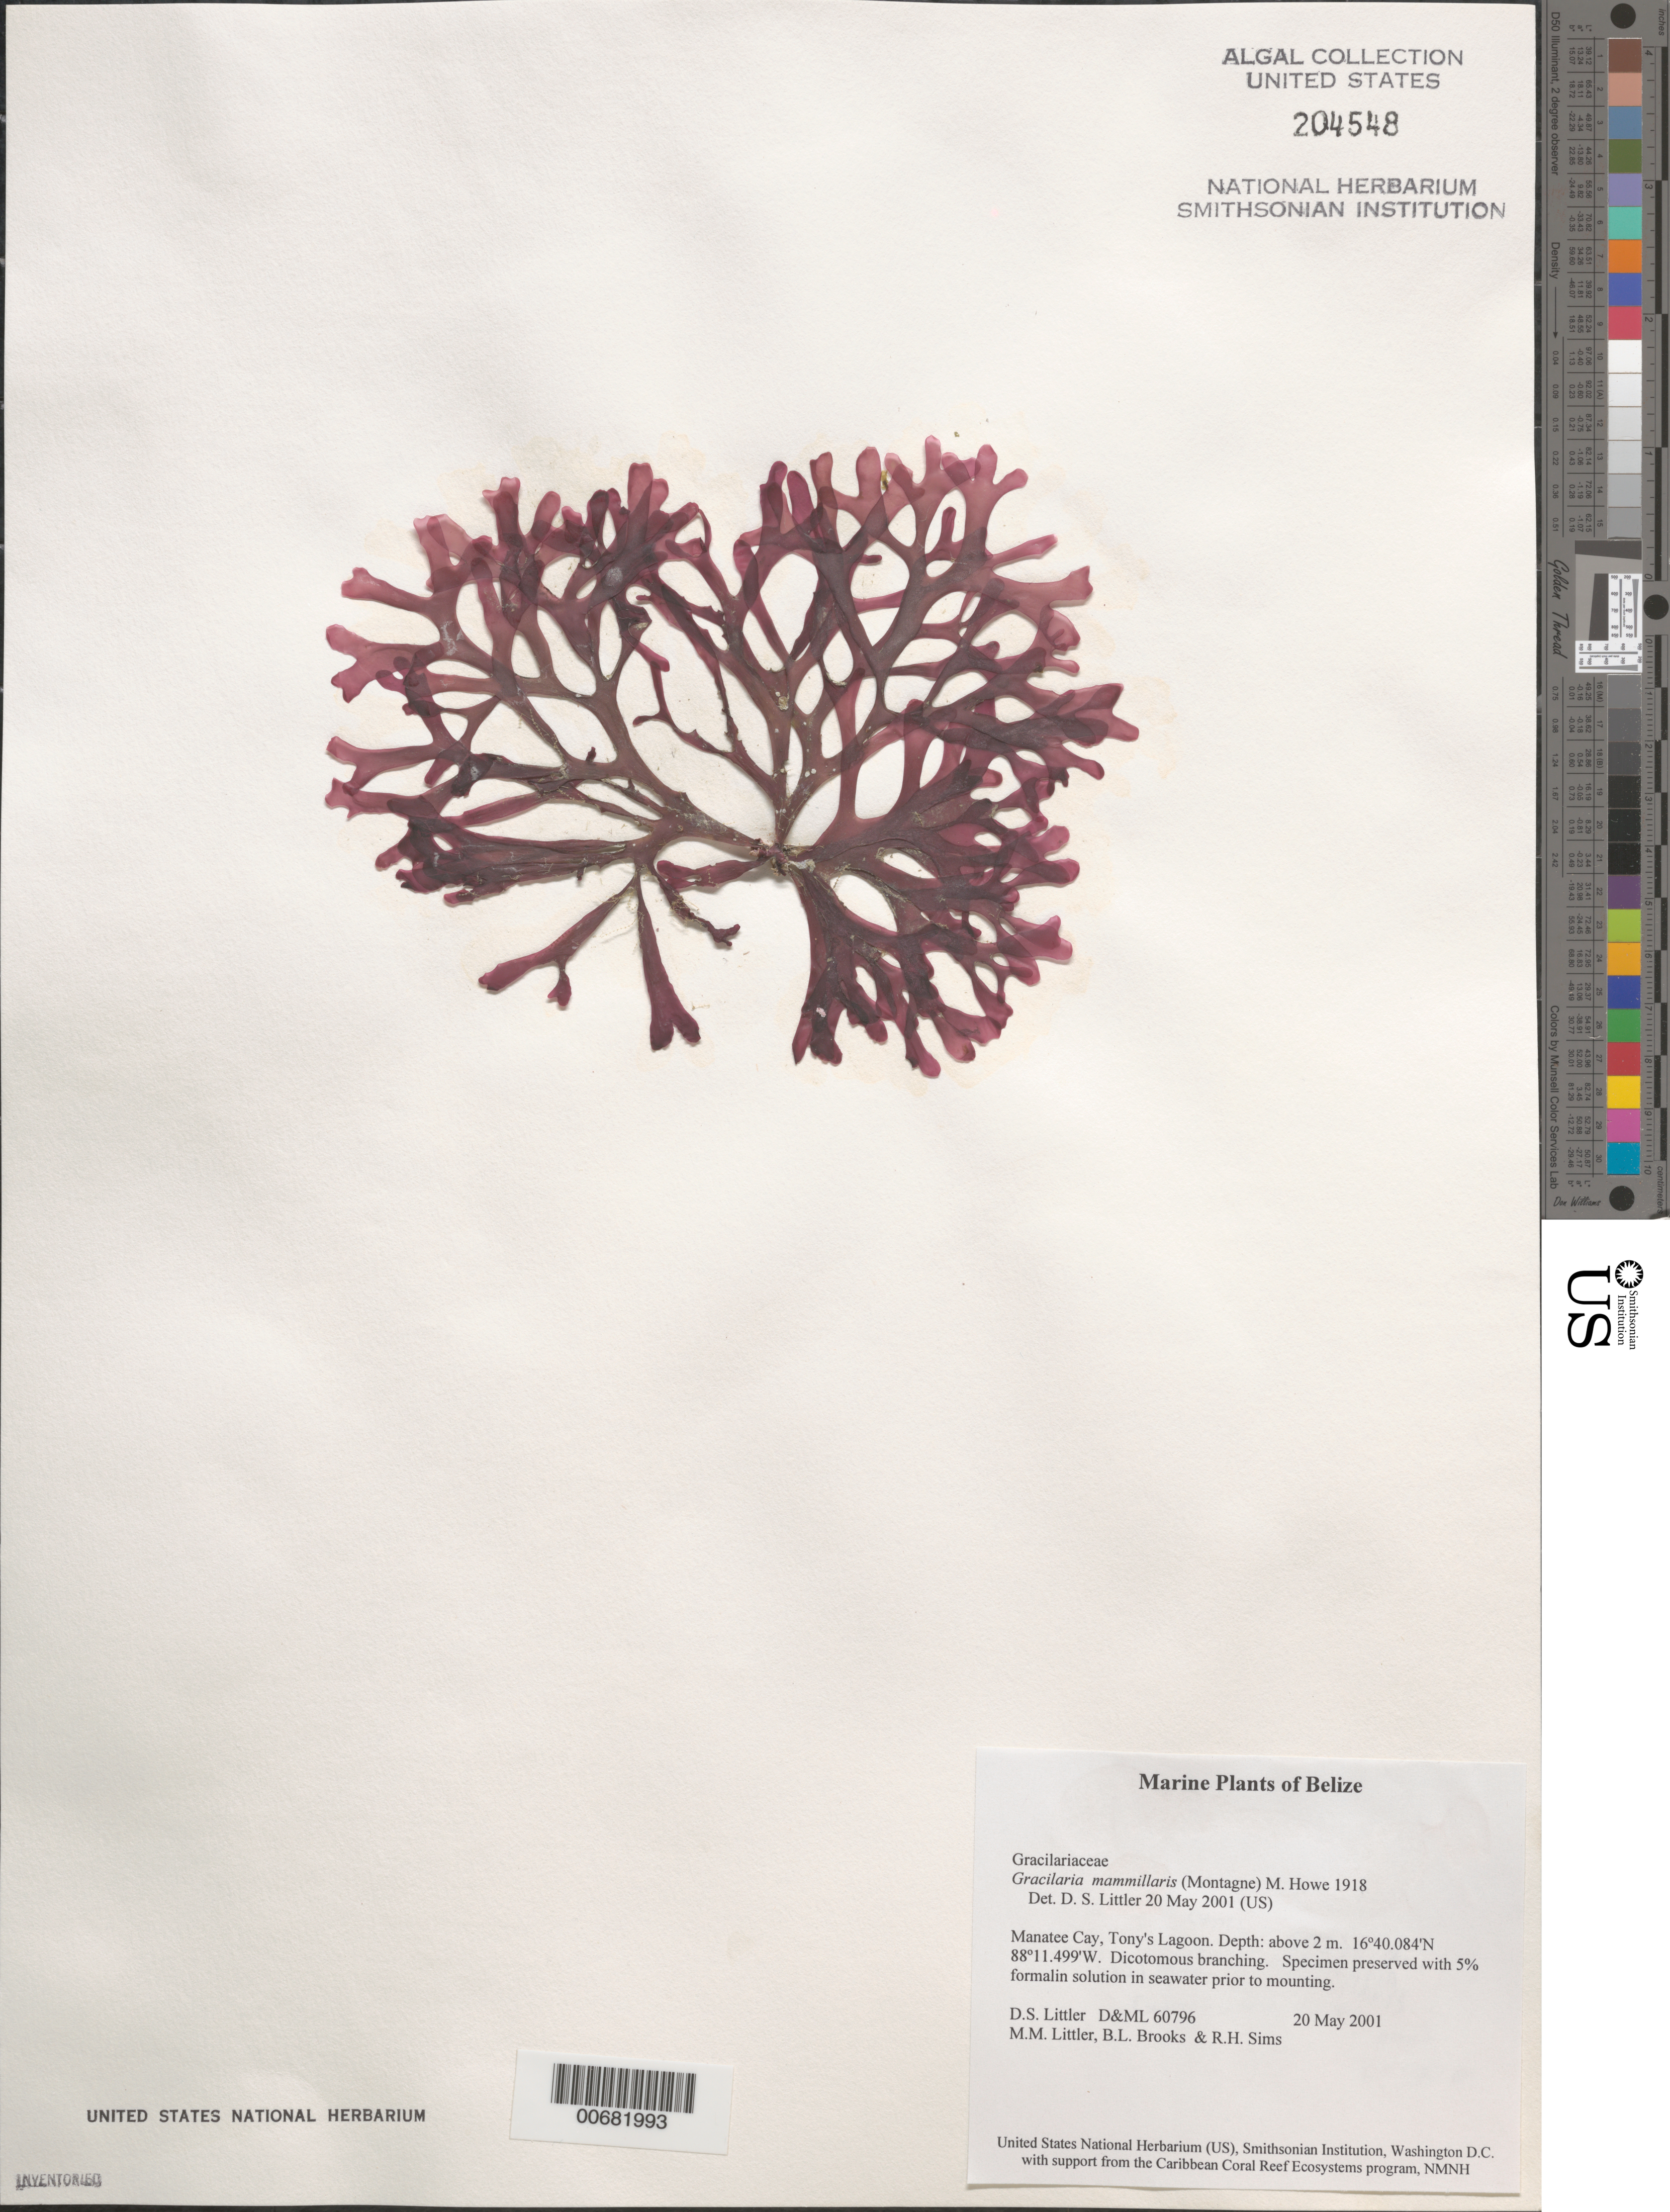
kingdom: Plantae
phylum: Rhodophyta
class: Florideophyceae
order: Gracilariales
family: Gracilariaceae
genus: Gracilaria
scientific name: Gracilaria mammillaris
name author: (Mont.) M. Howe in Britton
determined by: Littler, D. S.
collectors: D. S. Littler, M. M. Littler, B. Brooks & R. H. Sims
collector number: D&ML 60796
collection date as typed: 20 May 2001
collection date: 2001-05-20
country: Belize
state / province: Stann Creek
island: Manatee Cay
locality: Tony's Lagoon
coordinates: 16 40.084'N, 88 11.499'W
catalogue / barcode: US 204548